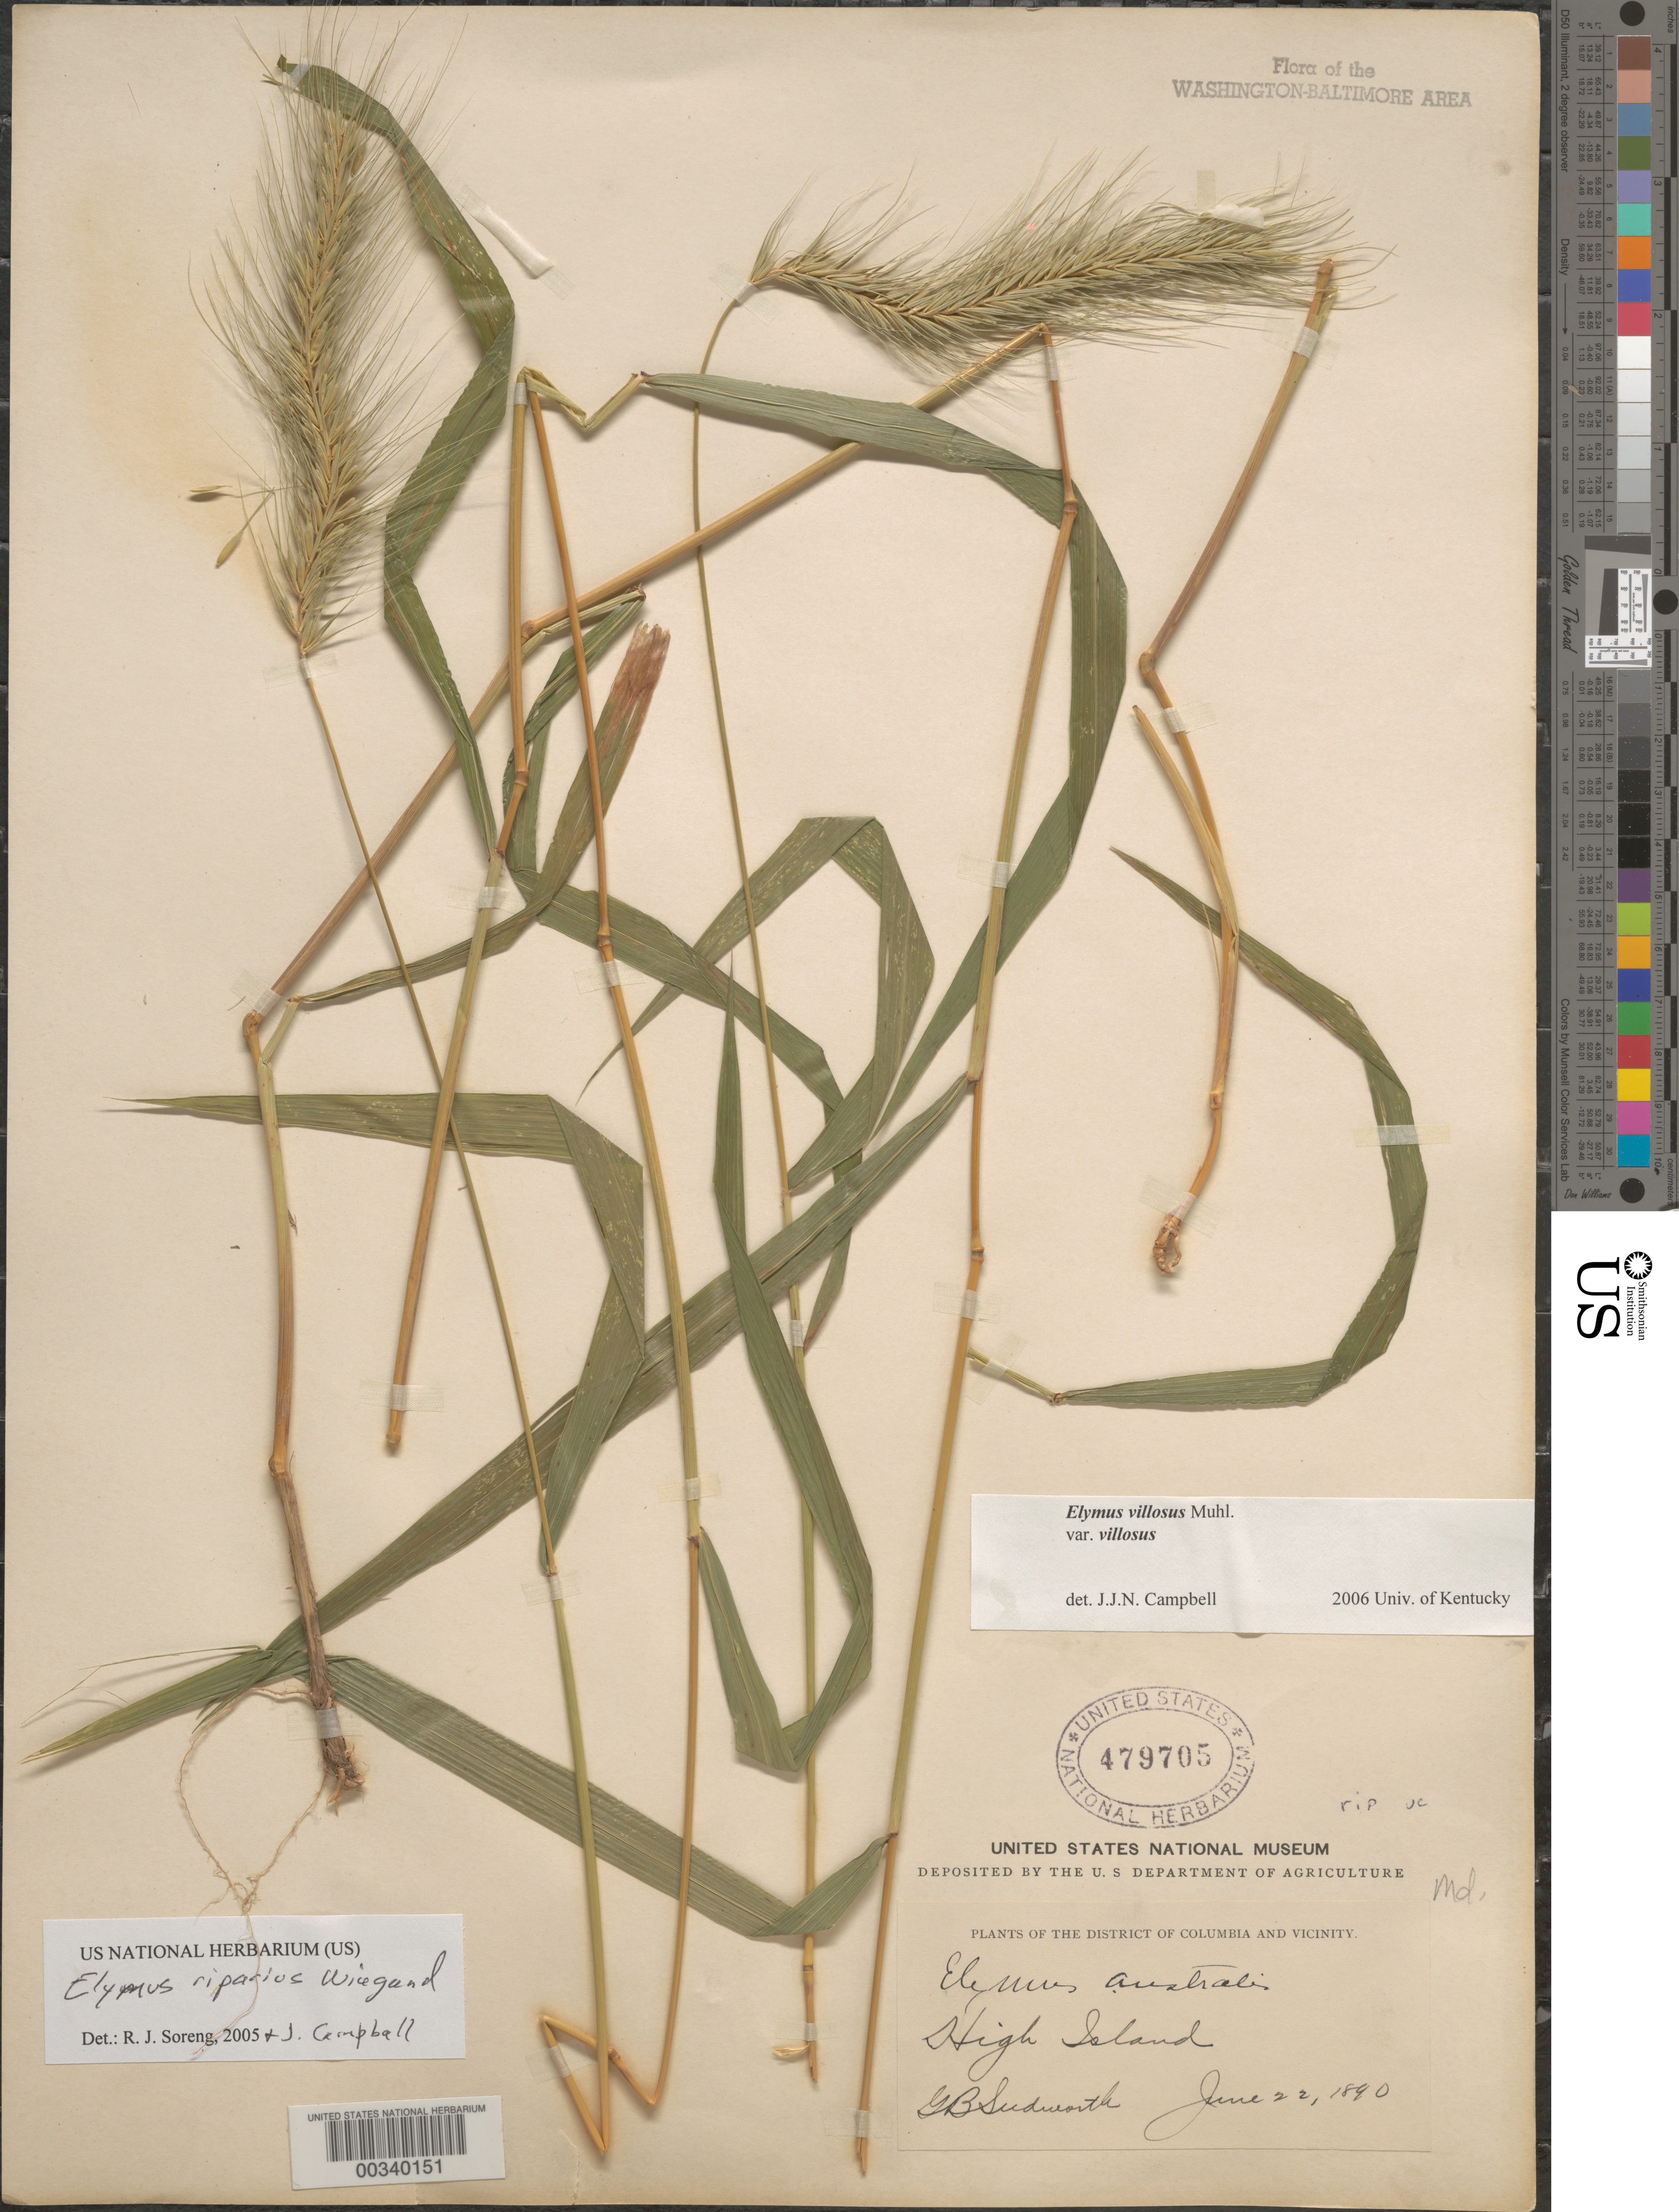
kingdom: Plantae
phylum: Tracheophyta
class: Liliopsida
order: Poales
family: Poaceae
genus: Elymus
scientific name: Elymus villosus var. villosus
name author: Muhl.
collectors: G. B. Sudworth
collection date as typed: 22 Jun 1890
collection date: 1890-06-22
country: United States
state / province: Maryland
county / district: Montgomery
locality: High Island C. & O. Canal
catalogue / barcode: US 479705